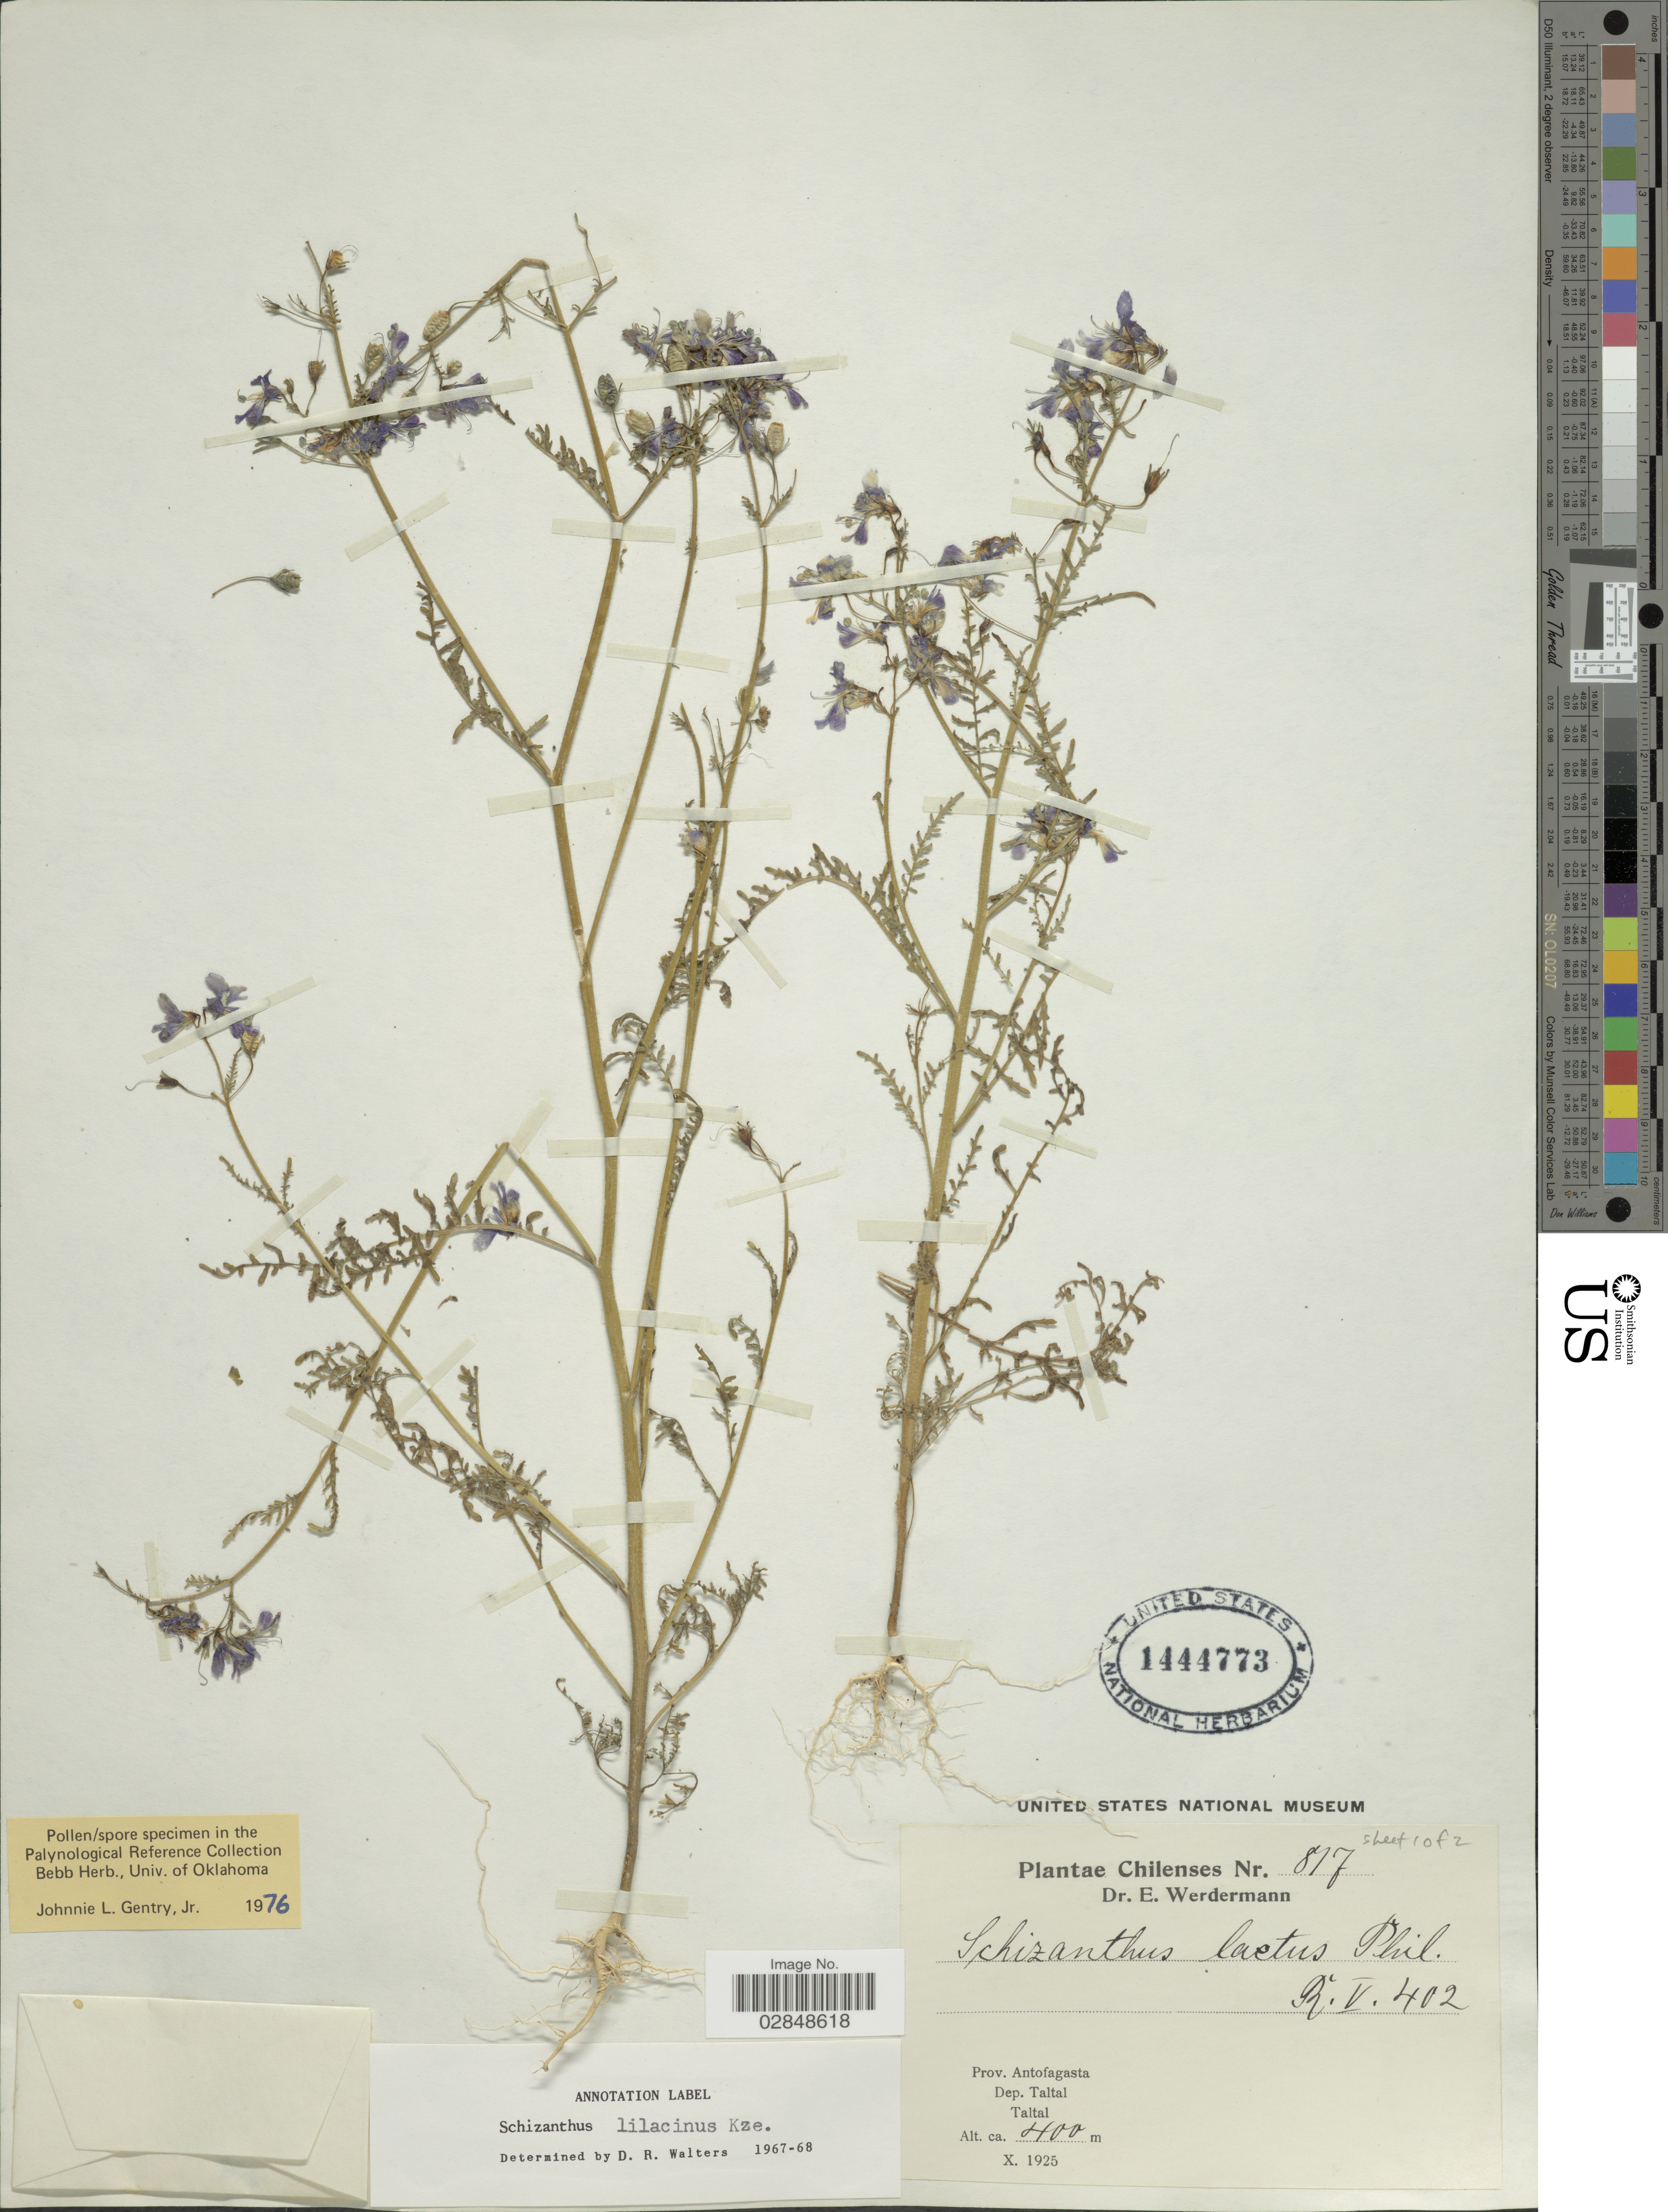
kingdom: Plantae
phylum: Tracheophyta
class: Magnoliopsida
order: Solanales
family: Solanaceae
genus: Schizanthus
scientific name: Schizanthus lilacinus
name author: Kunze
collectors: E. Werdermann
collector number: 817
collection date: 1925-10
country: Chile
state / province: Antofagasta (II)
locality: Dept. Taltal. Taltal.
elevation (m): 400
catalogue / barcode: US 1444773